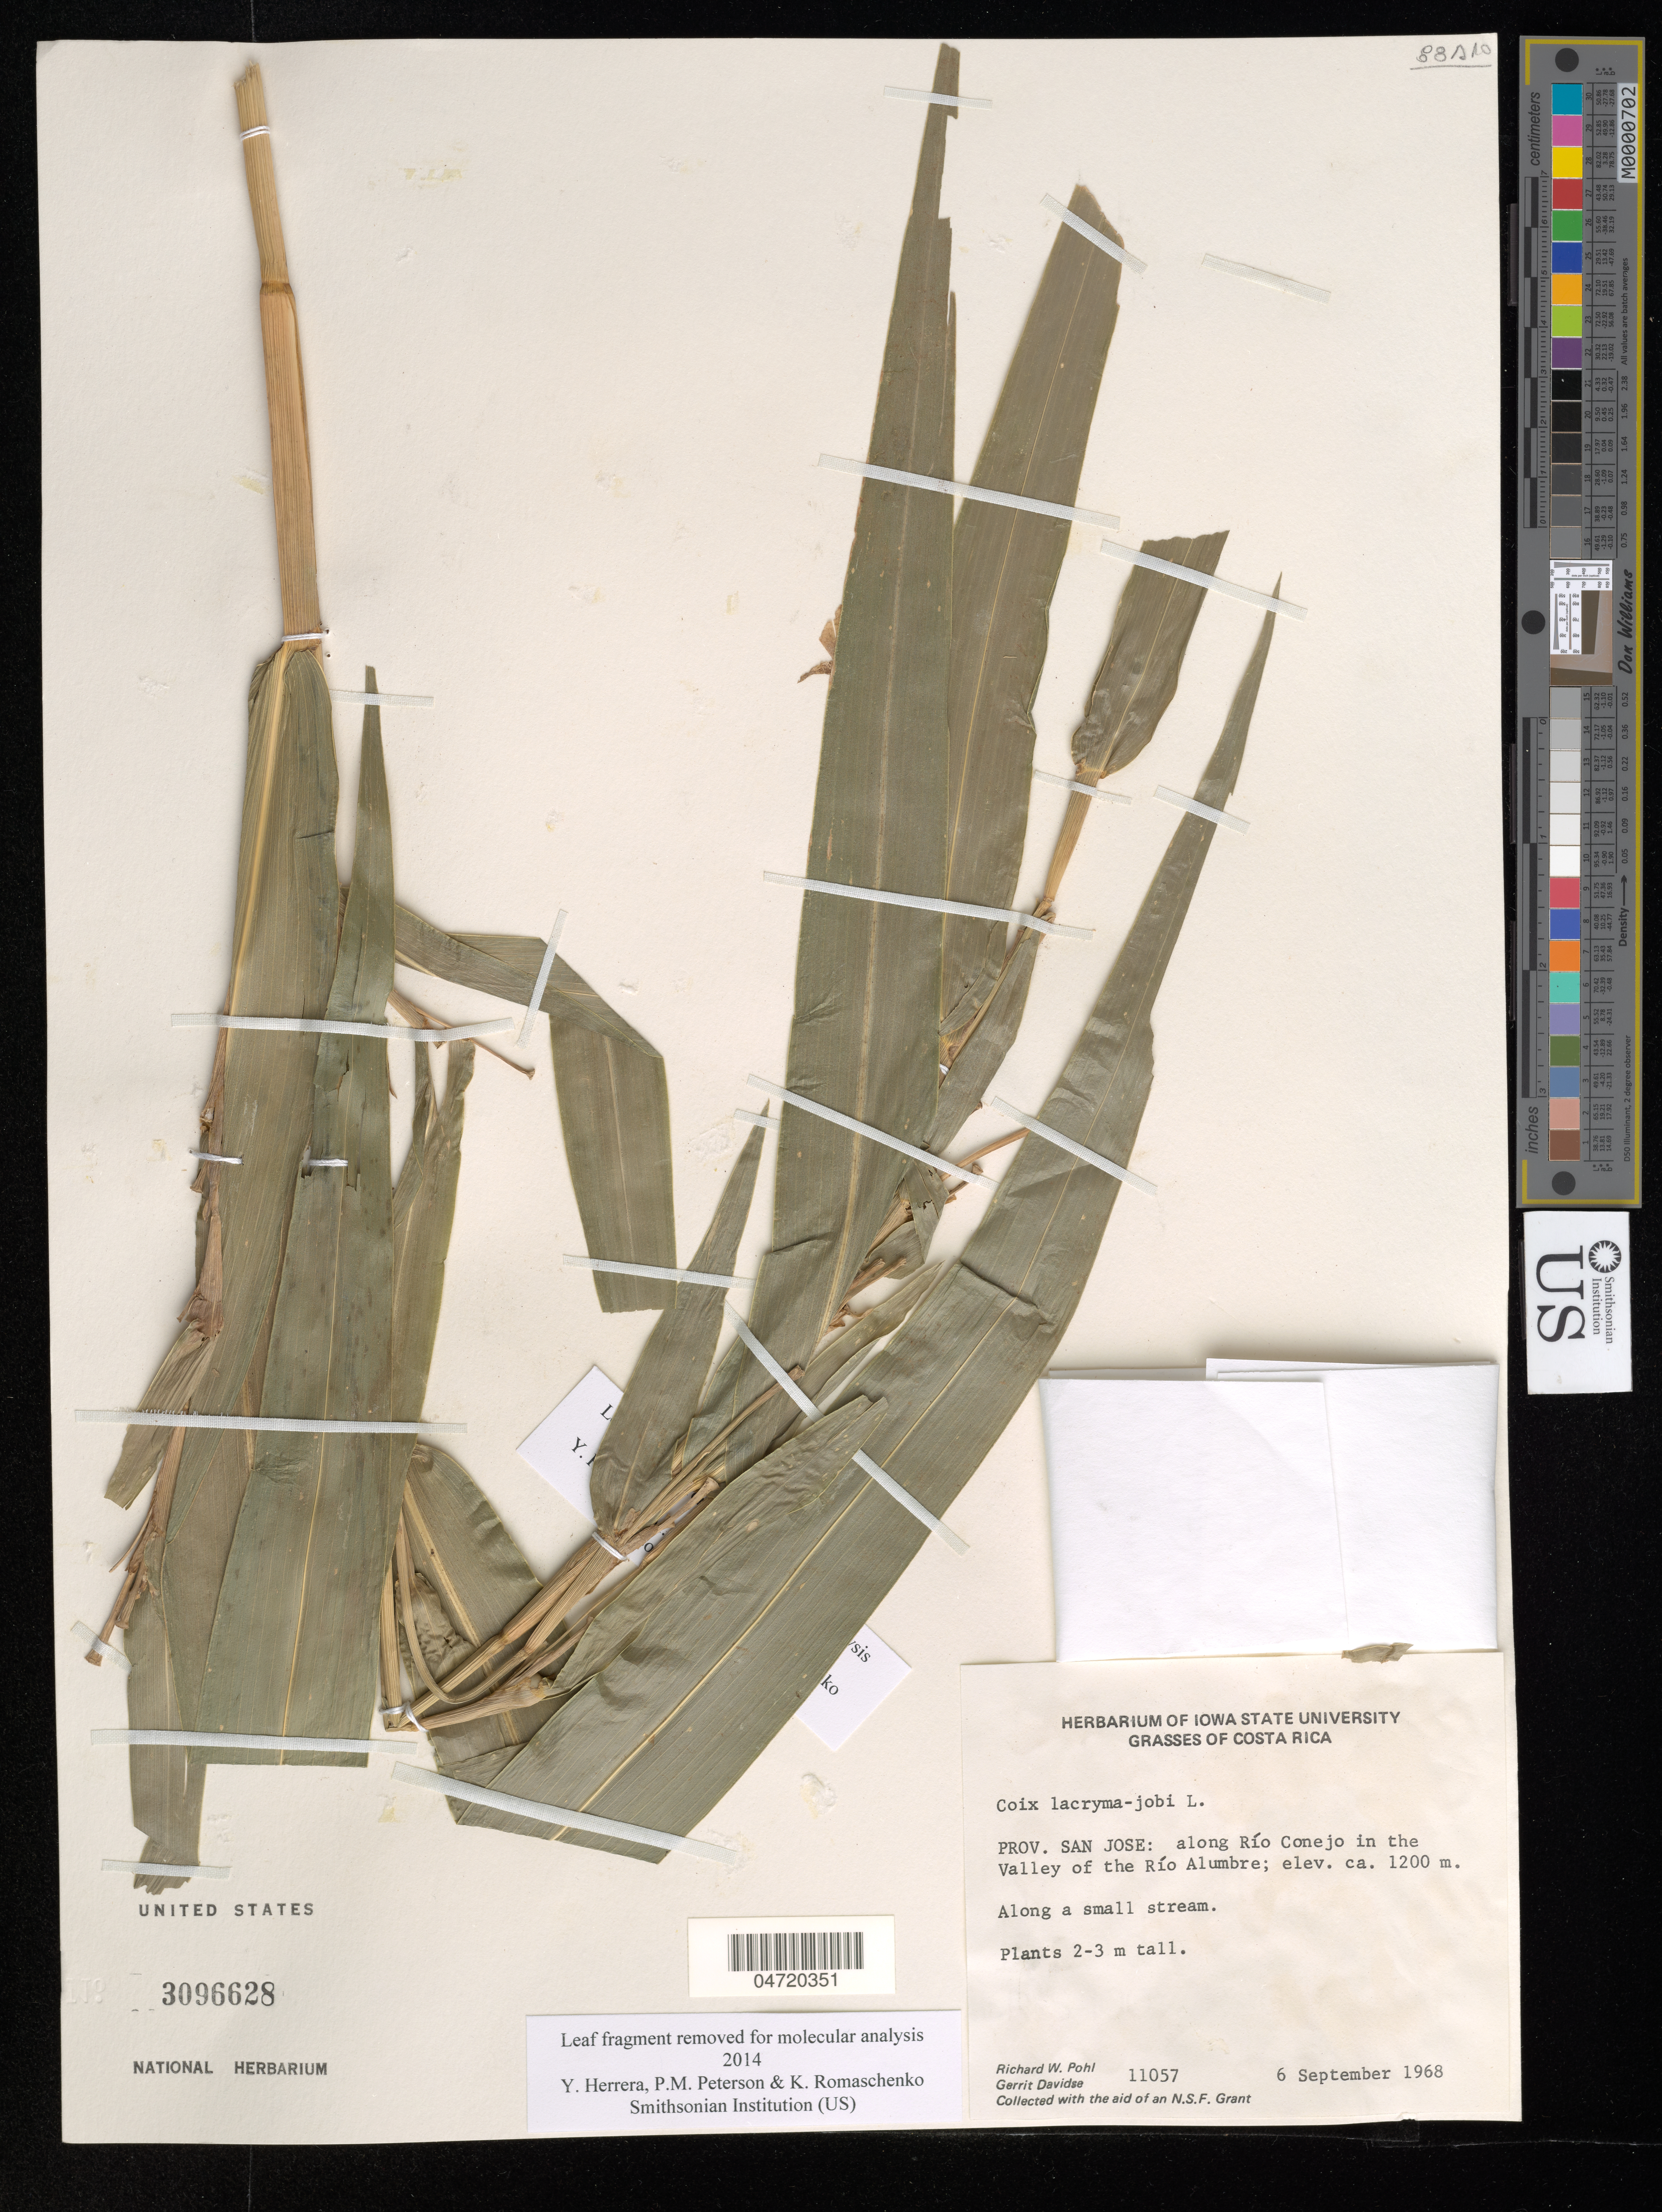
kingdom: Plantae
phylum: Tracheophyta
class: Liliopsida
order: Poales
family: Poaceae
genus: Coix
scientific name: Coix lacryma-jobi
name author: L.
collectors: R. W. Pohl & G. Davidse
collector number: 11057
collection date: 1968-09-06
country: Costa Rica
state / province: San José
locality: Along Río Conejo in the Valley of the Río Alumbre.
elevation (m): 1200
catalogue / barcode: US 3096628